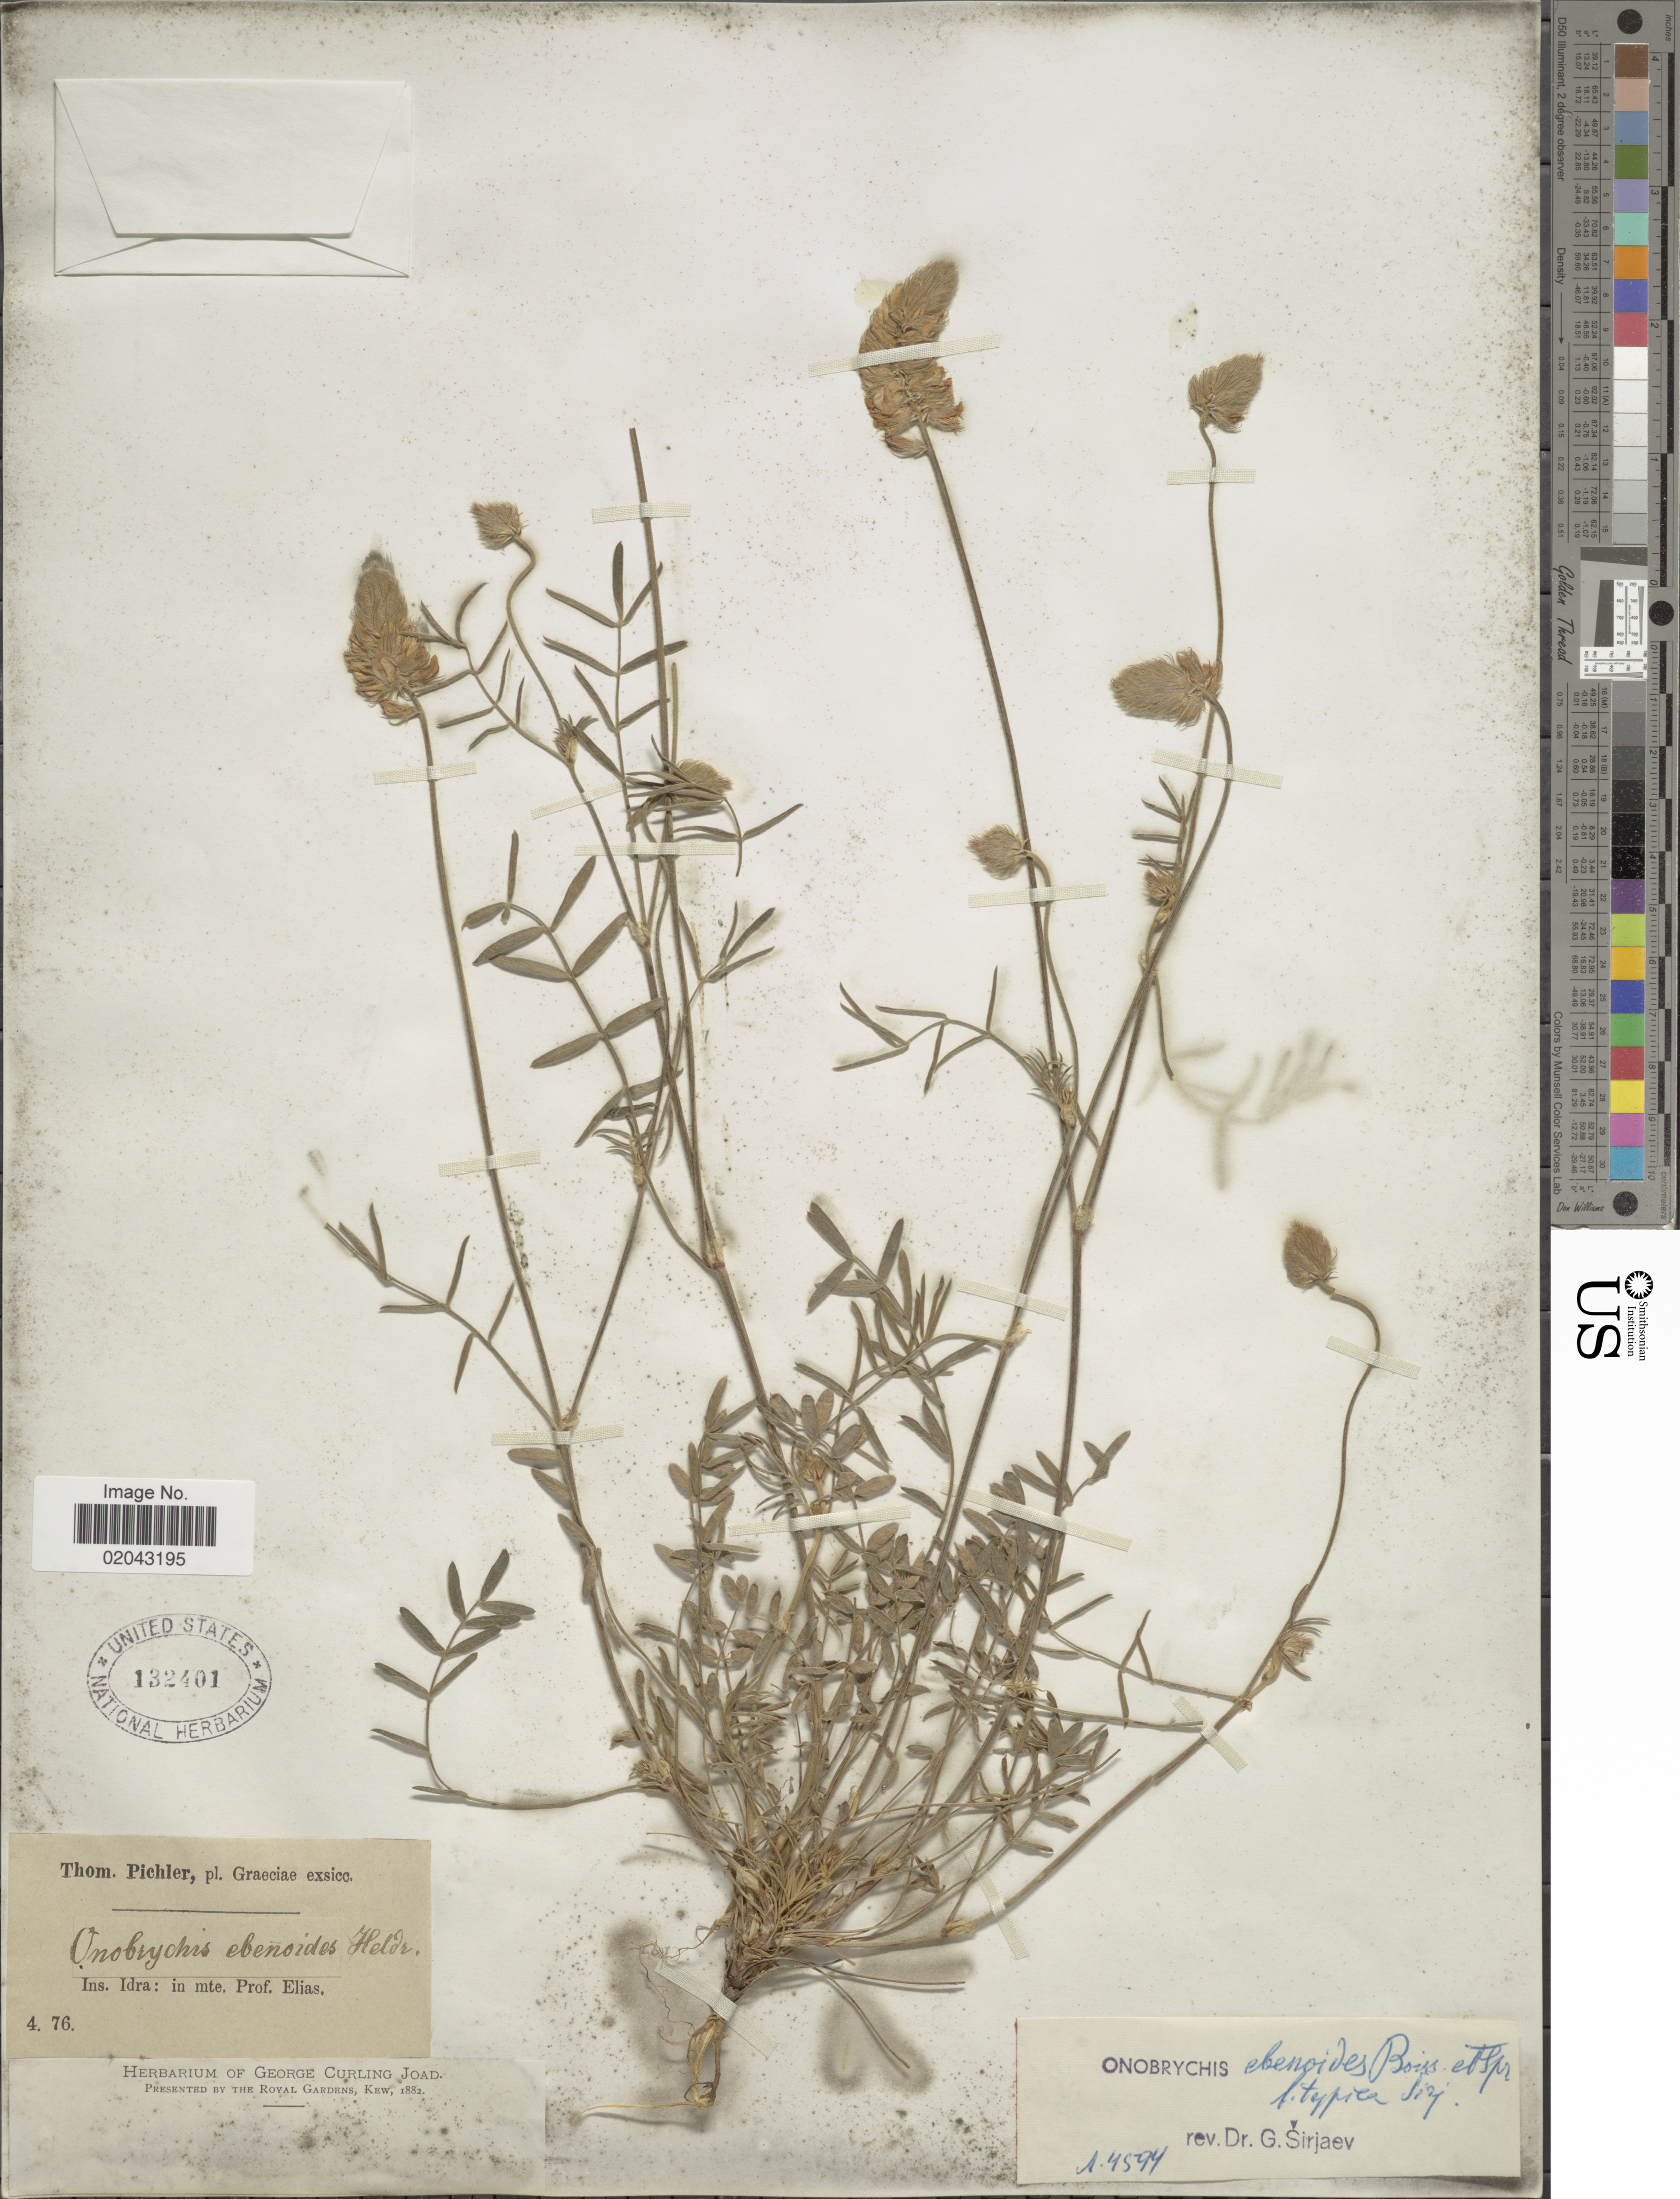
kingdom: Plantae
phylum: Tracheophyta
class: Magnoliopsida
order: Fabales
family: Fabaceae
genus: Onobrychis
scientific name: Onobrychis ebenoides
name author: Boiss. & Spruner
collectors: T. Pichler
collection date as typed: Transcribed d/m/y: /4/76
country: Greece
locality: Pl. Graeciae, Ins. Idra. in mte. Prof. Elias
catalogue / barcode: US 132401